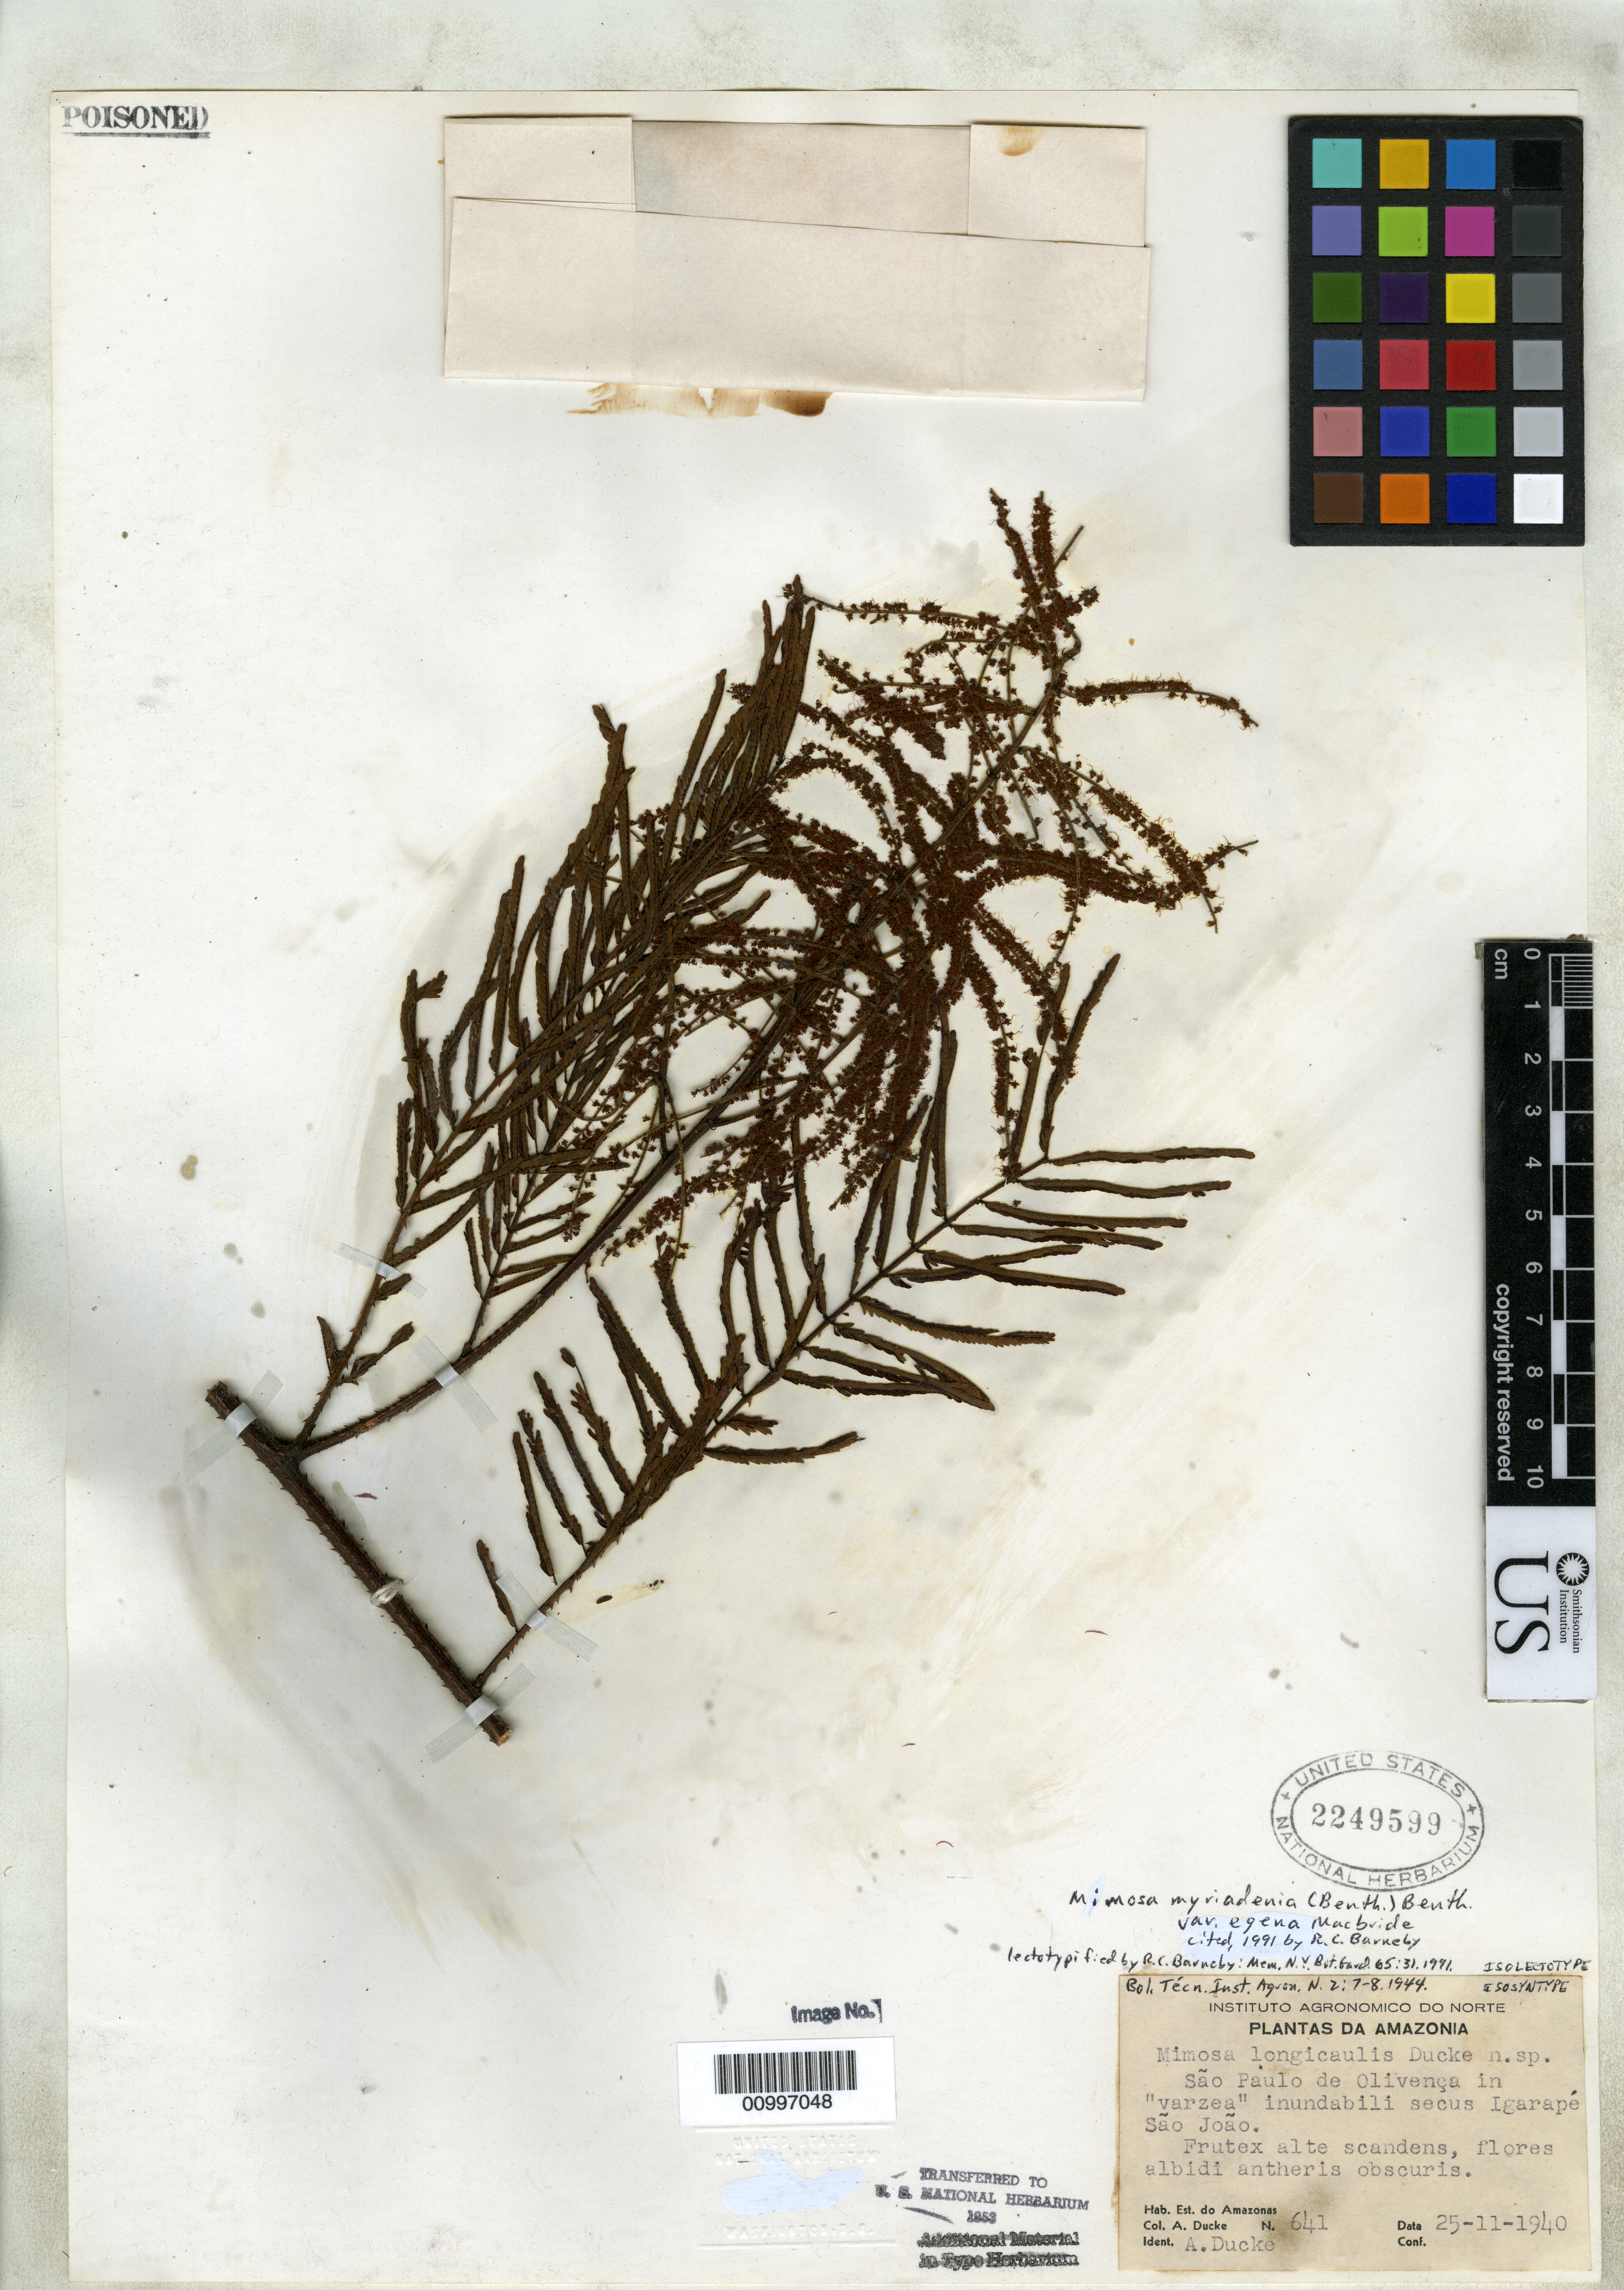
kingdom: Plantae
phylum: Tracheophyta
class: Magnoliopsida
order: Fabales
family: Fabaceae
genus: Mimosa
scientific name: Mimosa longicaulis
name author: Ducke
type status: Isolectotype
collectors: A. Ducke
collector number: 641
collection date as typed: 25 Nov 1940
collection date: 1940-11-25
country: Brazil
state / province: Amazonas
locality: Sao Paulo de Olivenca.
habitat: In "varzea" inundabili secus Igarape Sao Joao.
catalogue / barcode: US 2249599